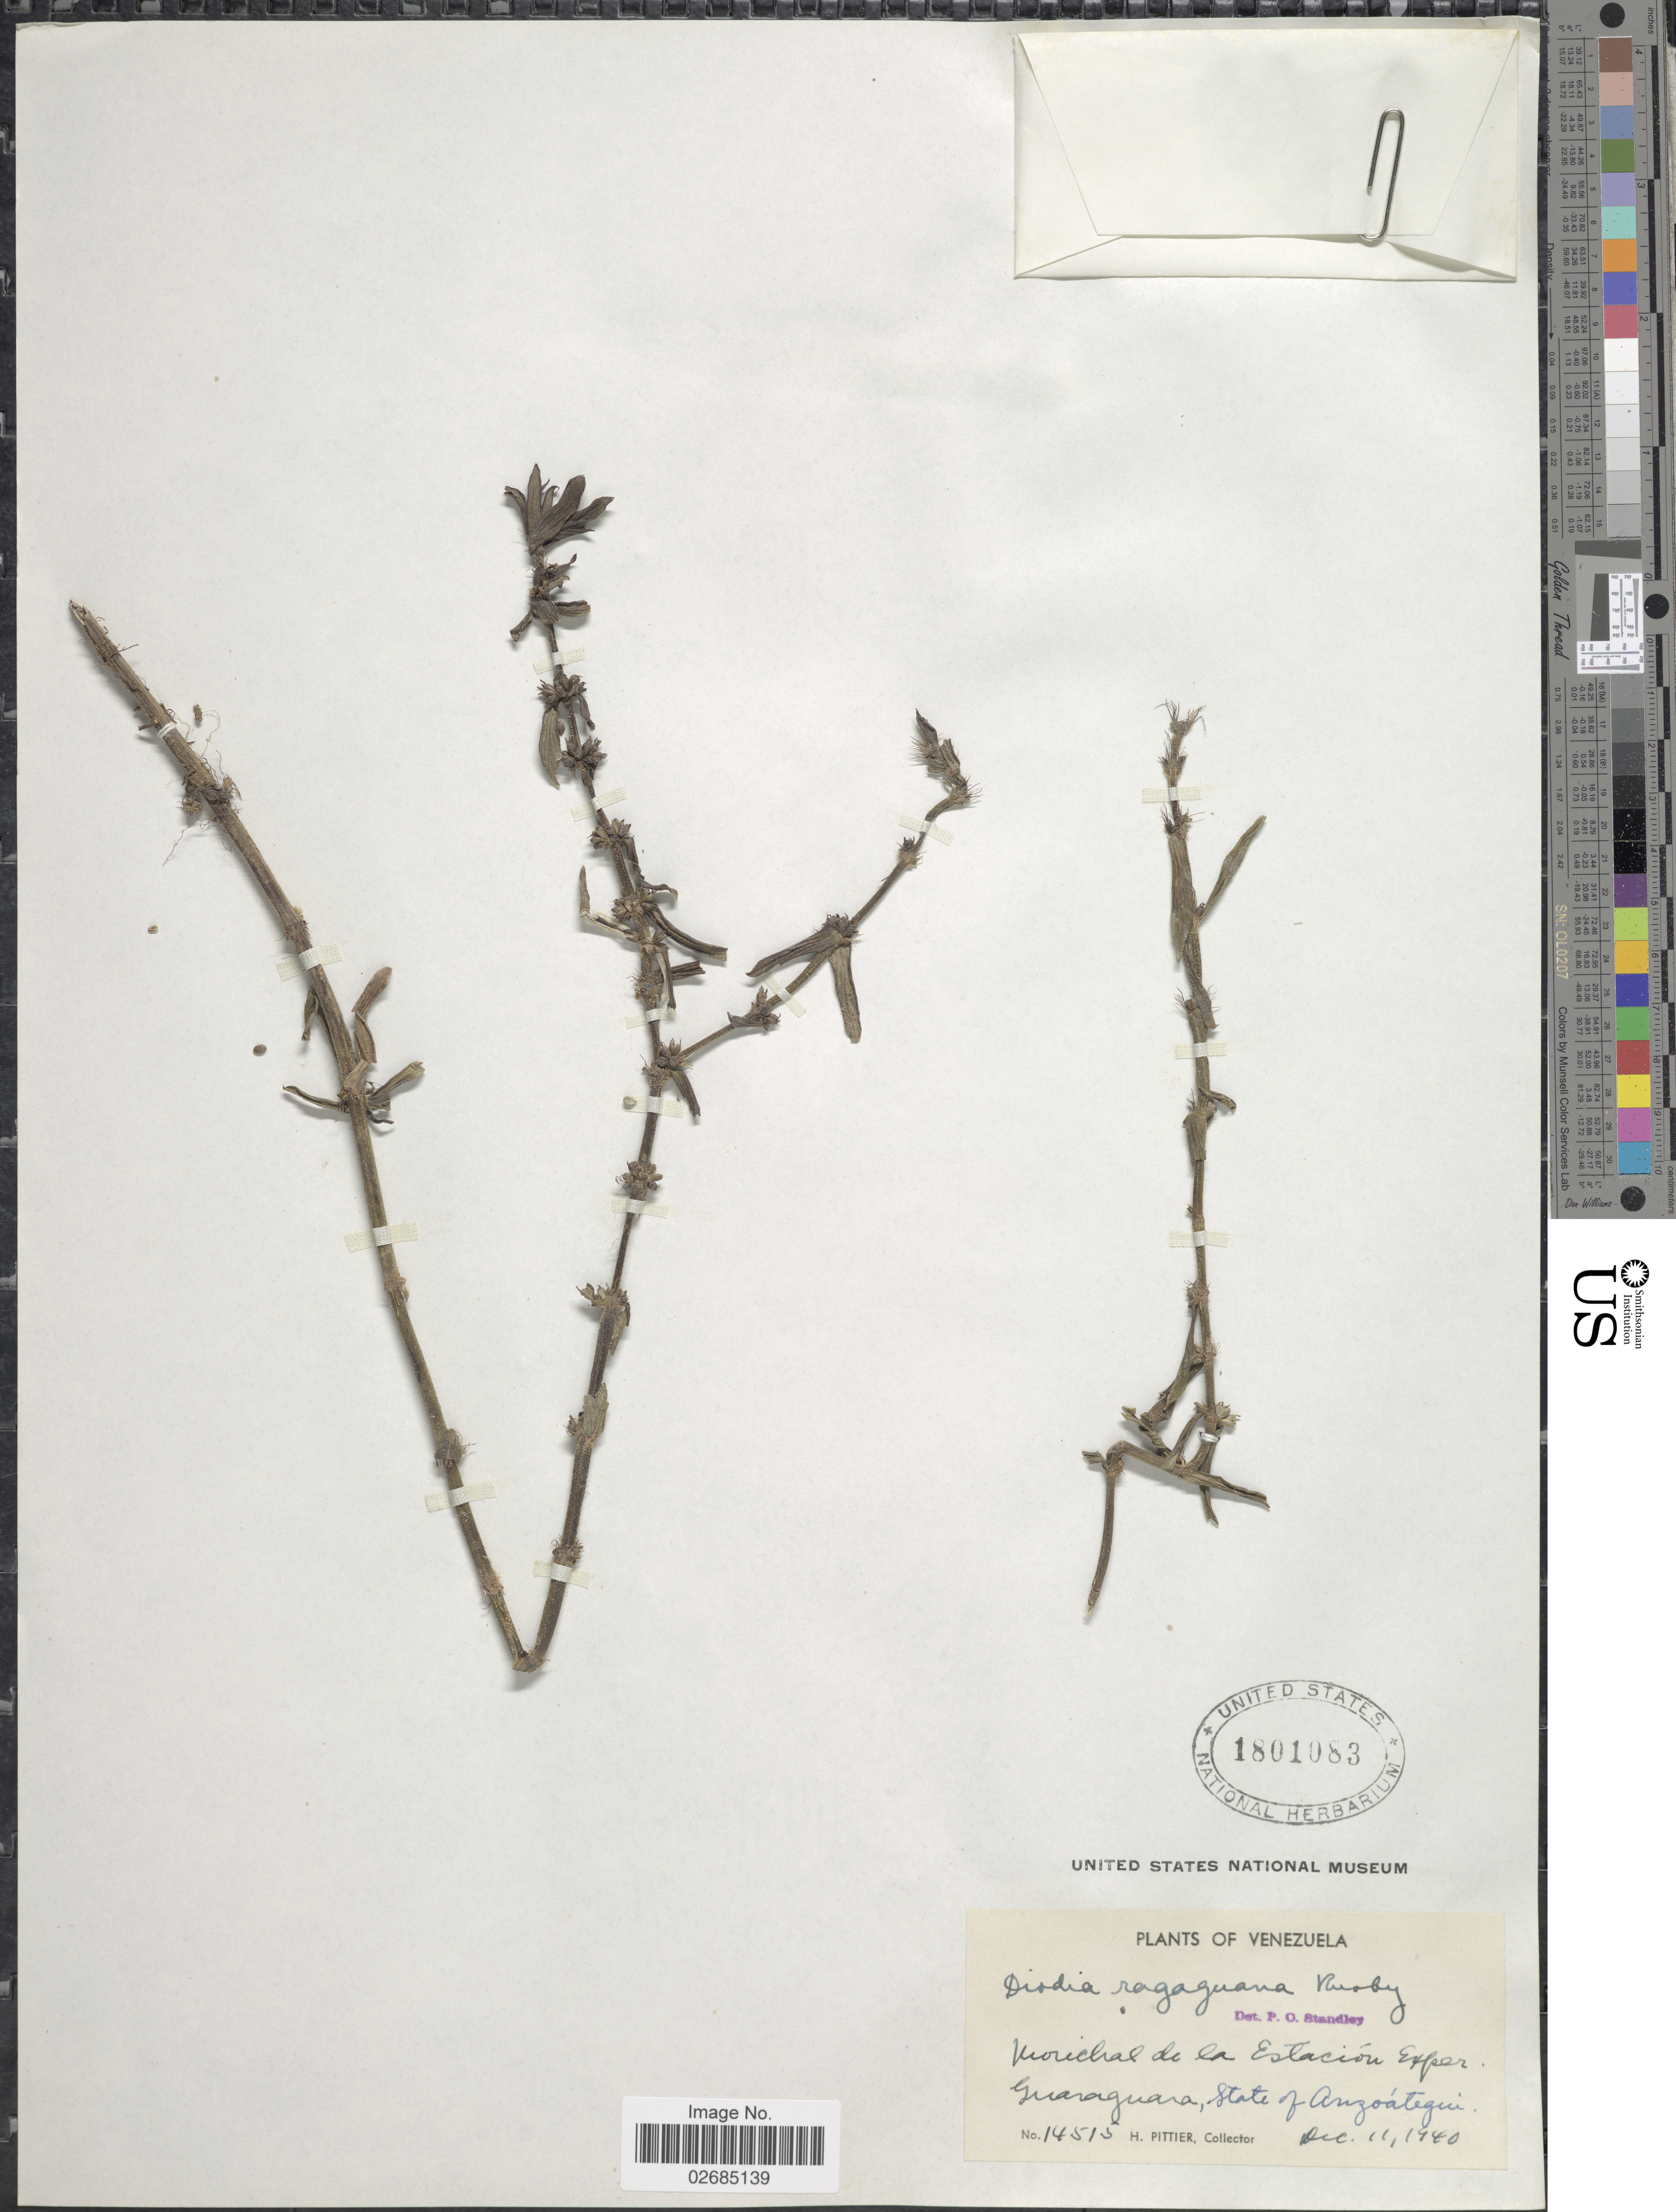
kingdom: Plantae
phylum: Tracheophyta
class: Magnoliopsida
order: Gentianales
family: Rubiaceae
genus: Diodia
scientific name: Diodia rogaguana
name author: Rusby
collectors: H. F. Pittier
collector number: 14515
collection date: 1940-12-11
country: Venezuela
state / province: Anzoategui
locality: Morichal de la Estacion Exper. Guaraguara.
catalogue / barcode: US 1801083